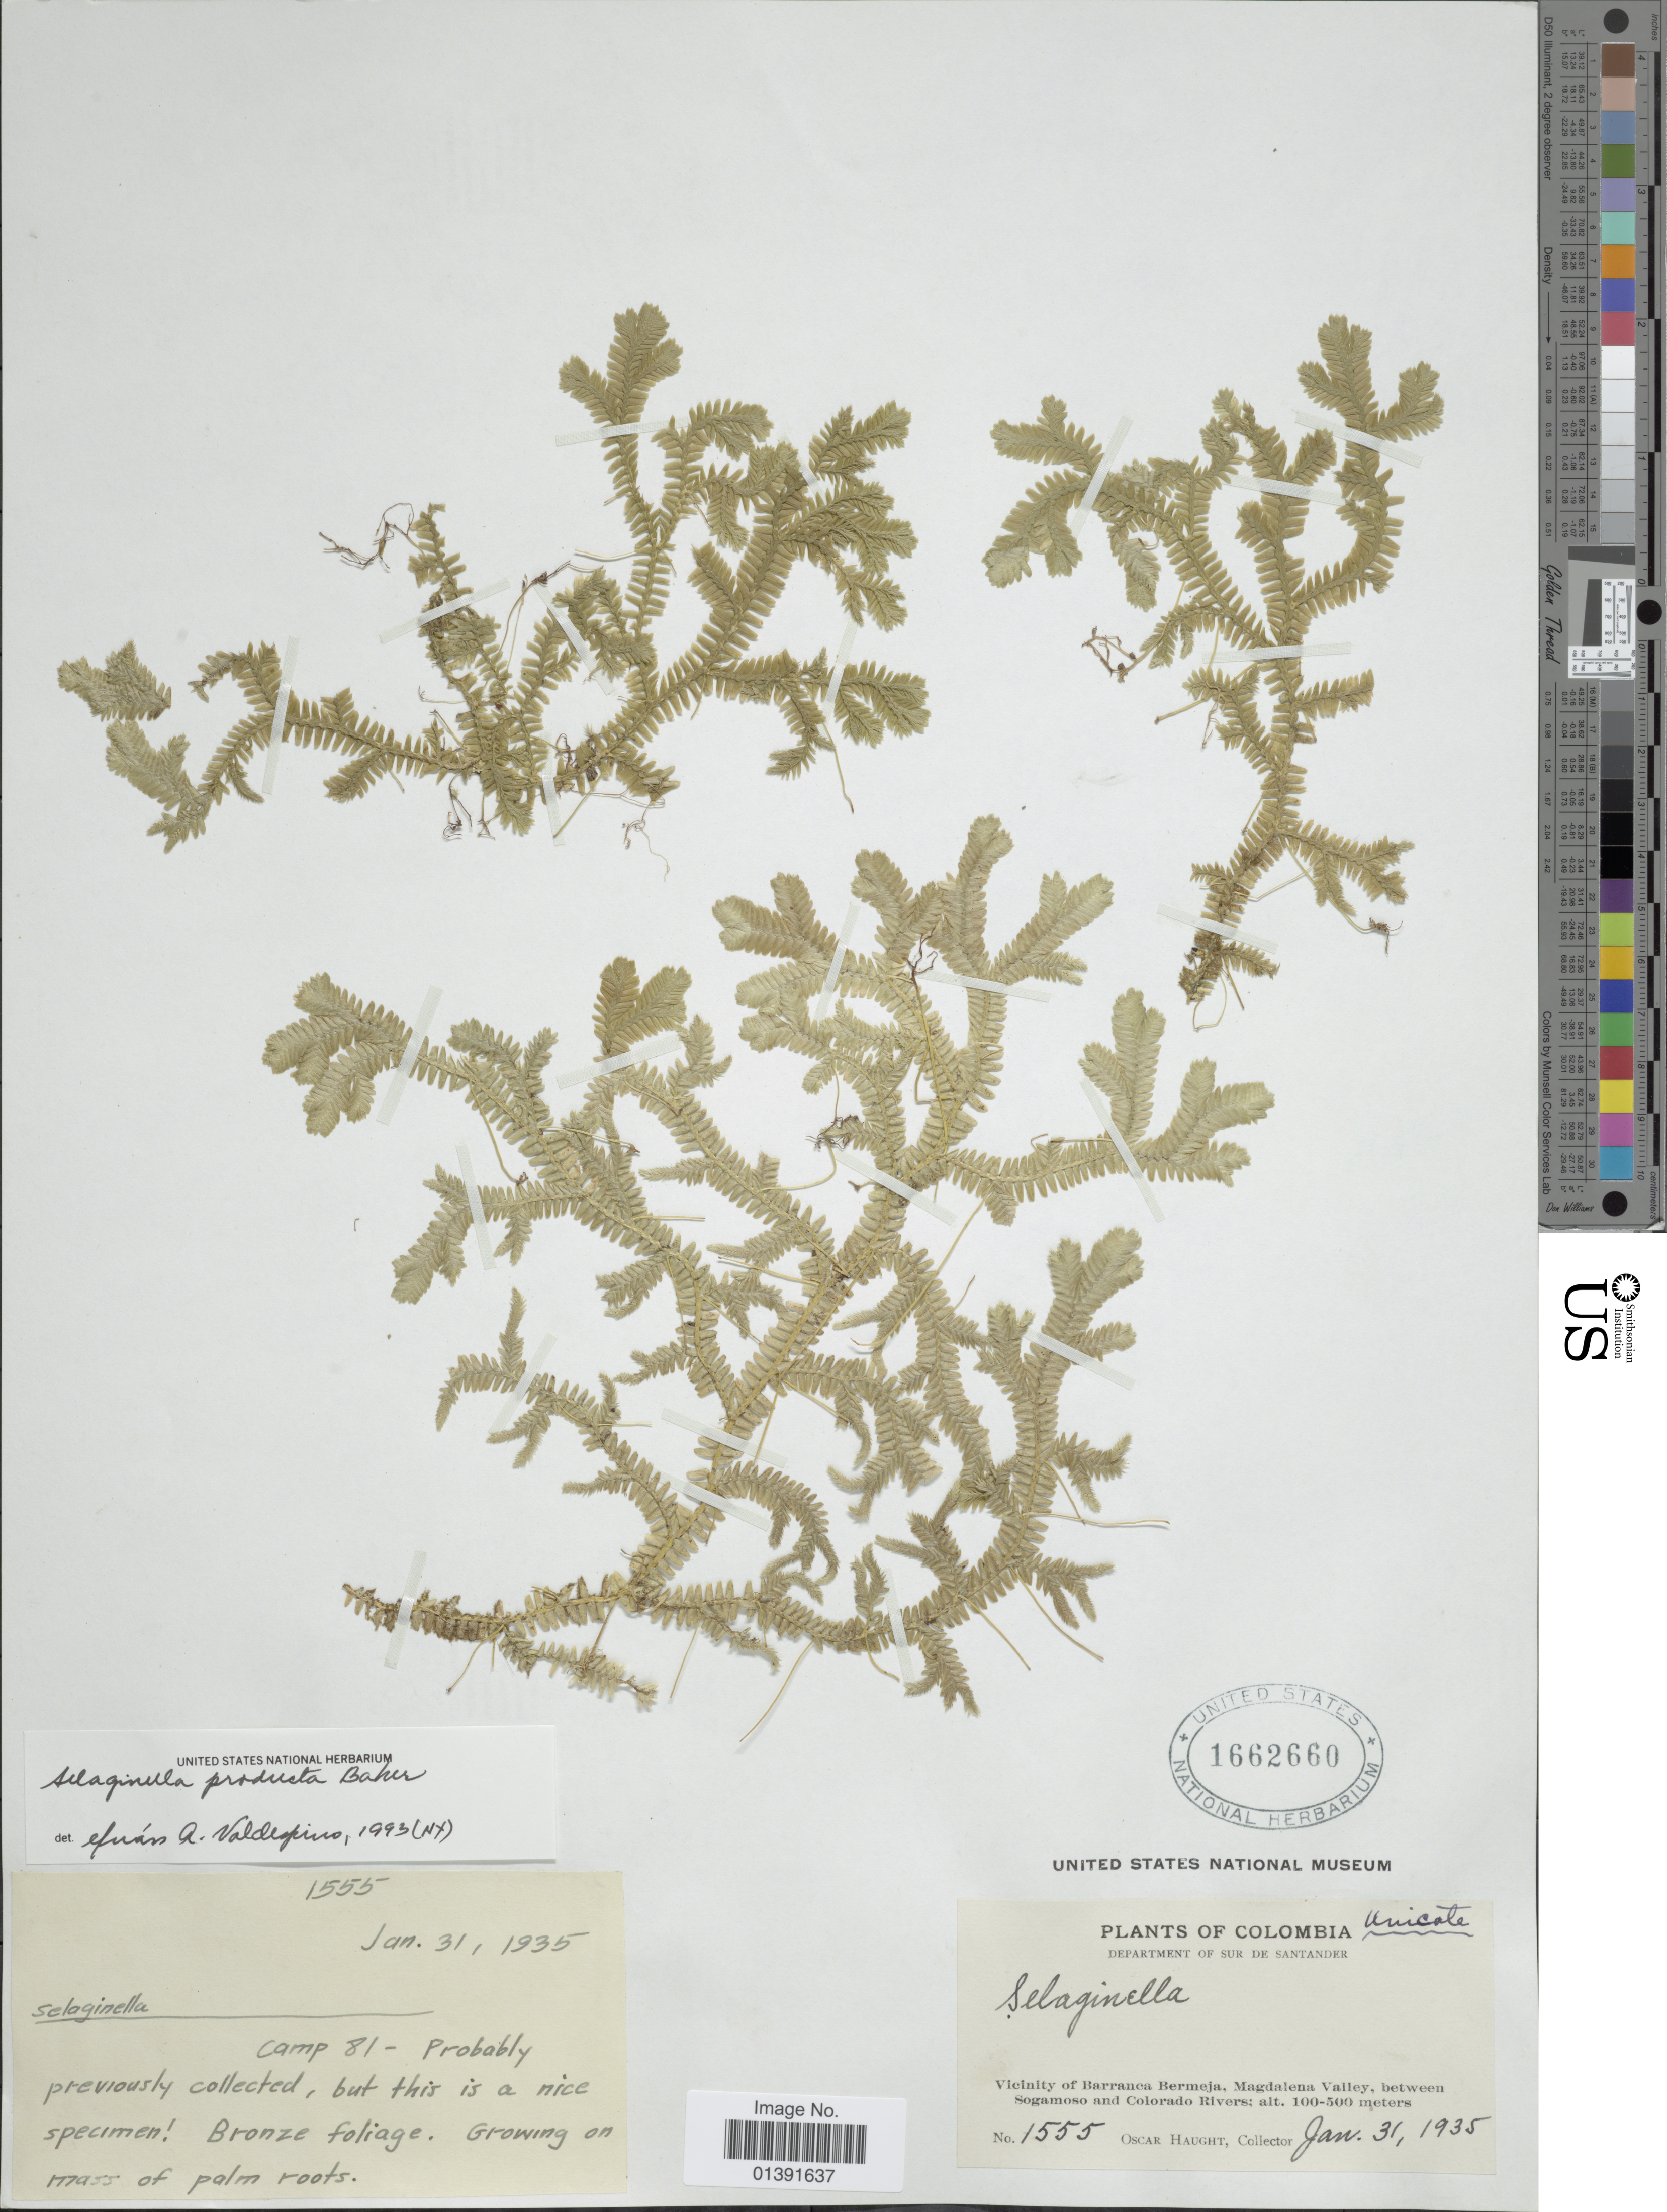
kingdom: Plantae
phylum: Tracheophyta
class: Lycopodiopsida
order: Selaginellales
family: Selaginellaceae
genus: Selaginella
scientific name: Selaginella producta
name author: Baker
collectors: O. L. Haught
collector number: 1555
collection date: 1935-01-31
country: Colombia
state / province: Santander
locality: Department of Sur de Santander, Vicinity of Barranca Bermeja, Magdalena Valley, between Sogamoso and Colorado Rivers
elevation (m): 100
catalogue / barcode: US 1662660